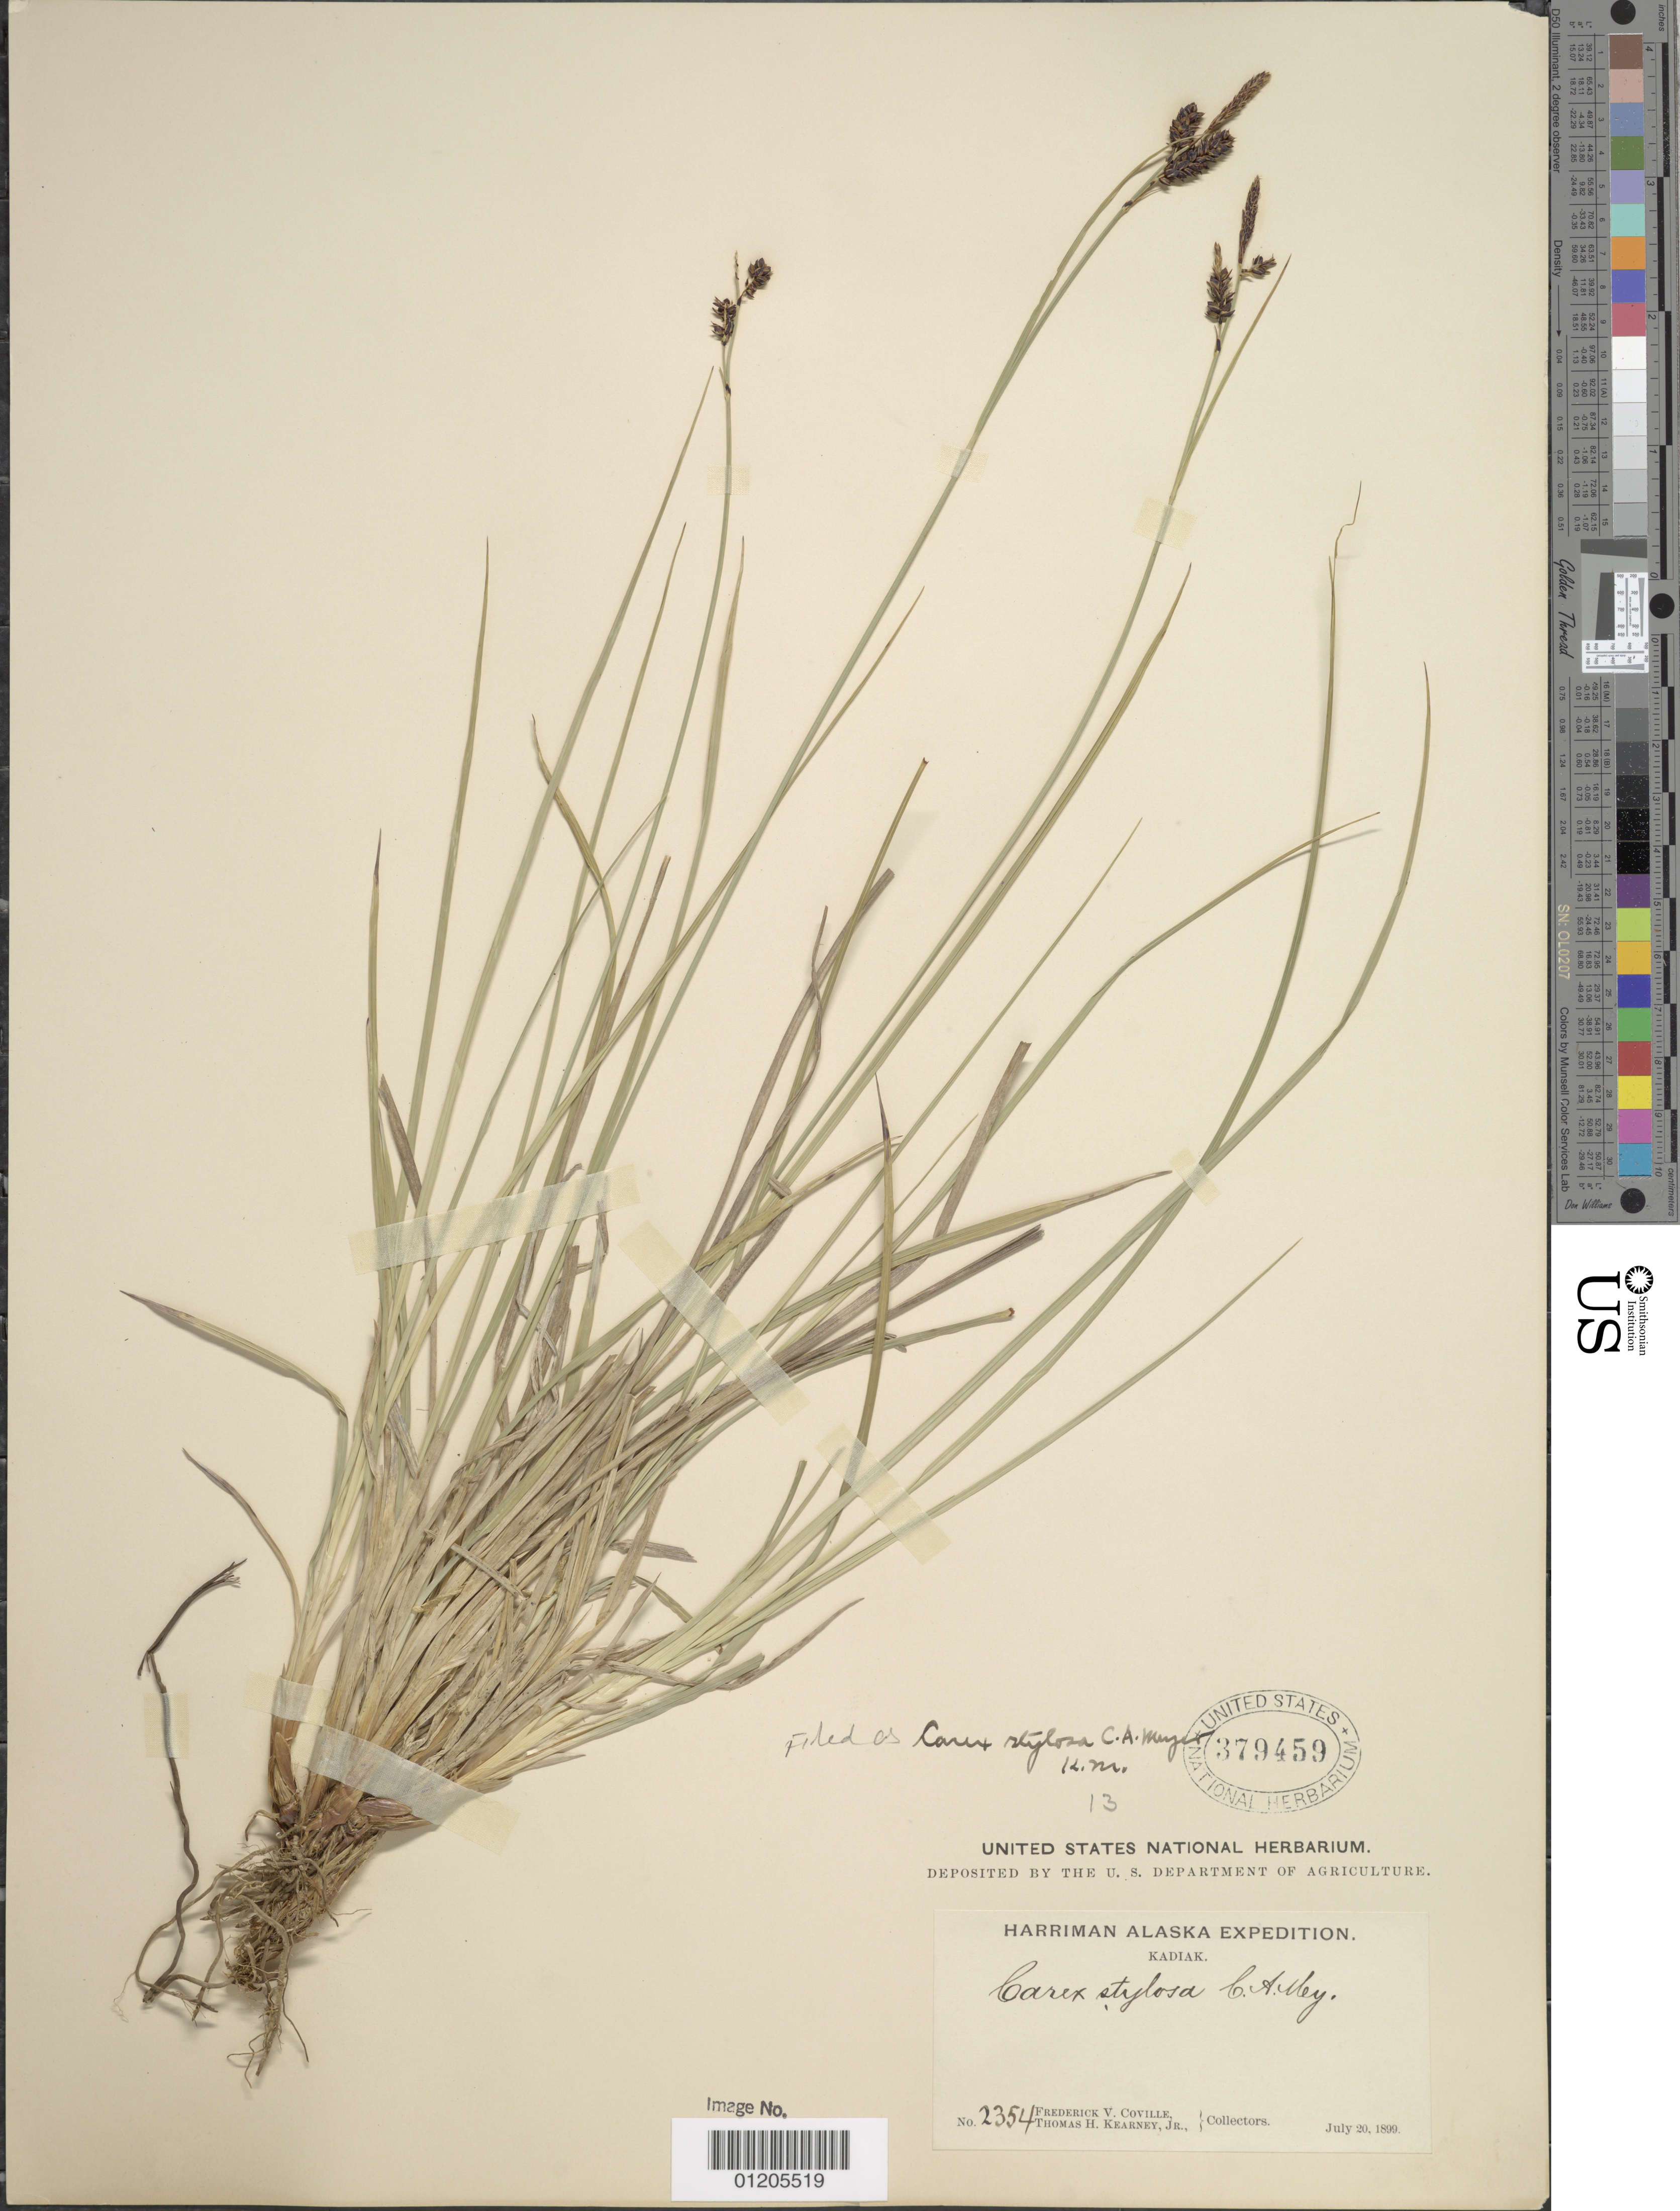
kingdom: Plantae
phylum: Tracheophyta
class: Liliopsida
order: Poales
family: Cyperaceae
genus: Carex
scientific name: Carex stylosa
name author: C.A. Mey.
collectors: F. V. Coville & T. H. Kearney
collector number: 2354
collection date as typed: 20 Jul 1899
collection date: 1899-07-20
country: United States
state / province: Alaska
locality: Kadiak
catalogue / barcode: US 379459